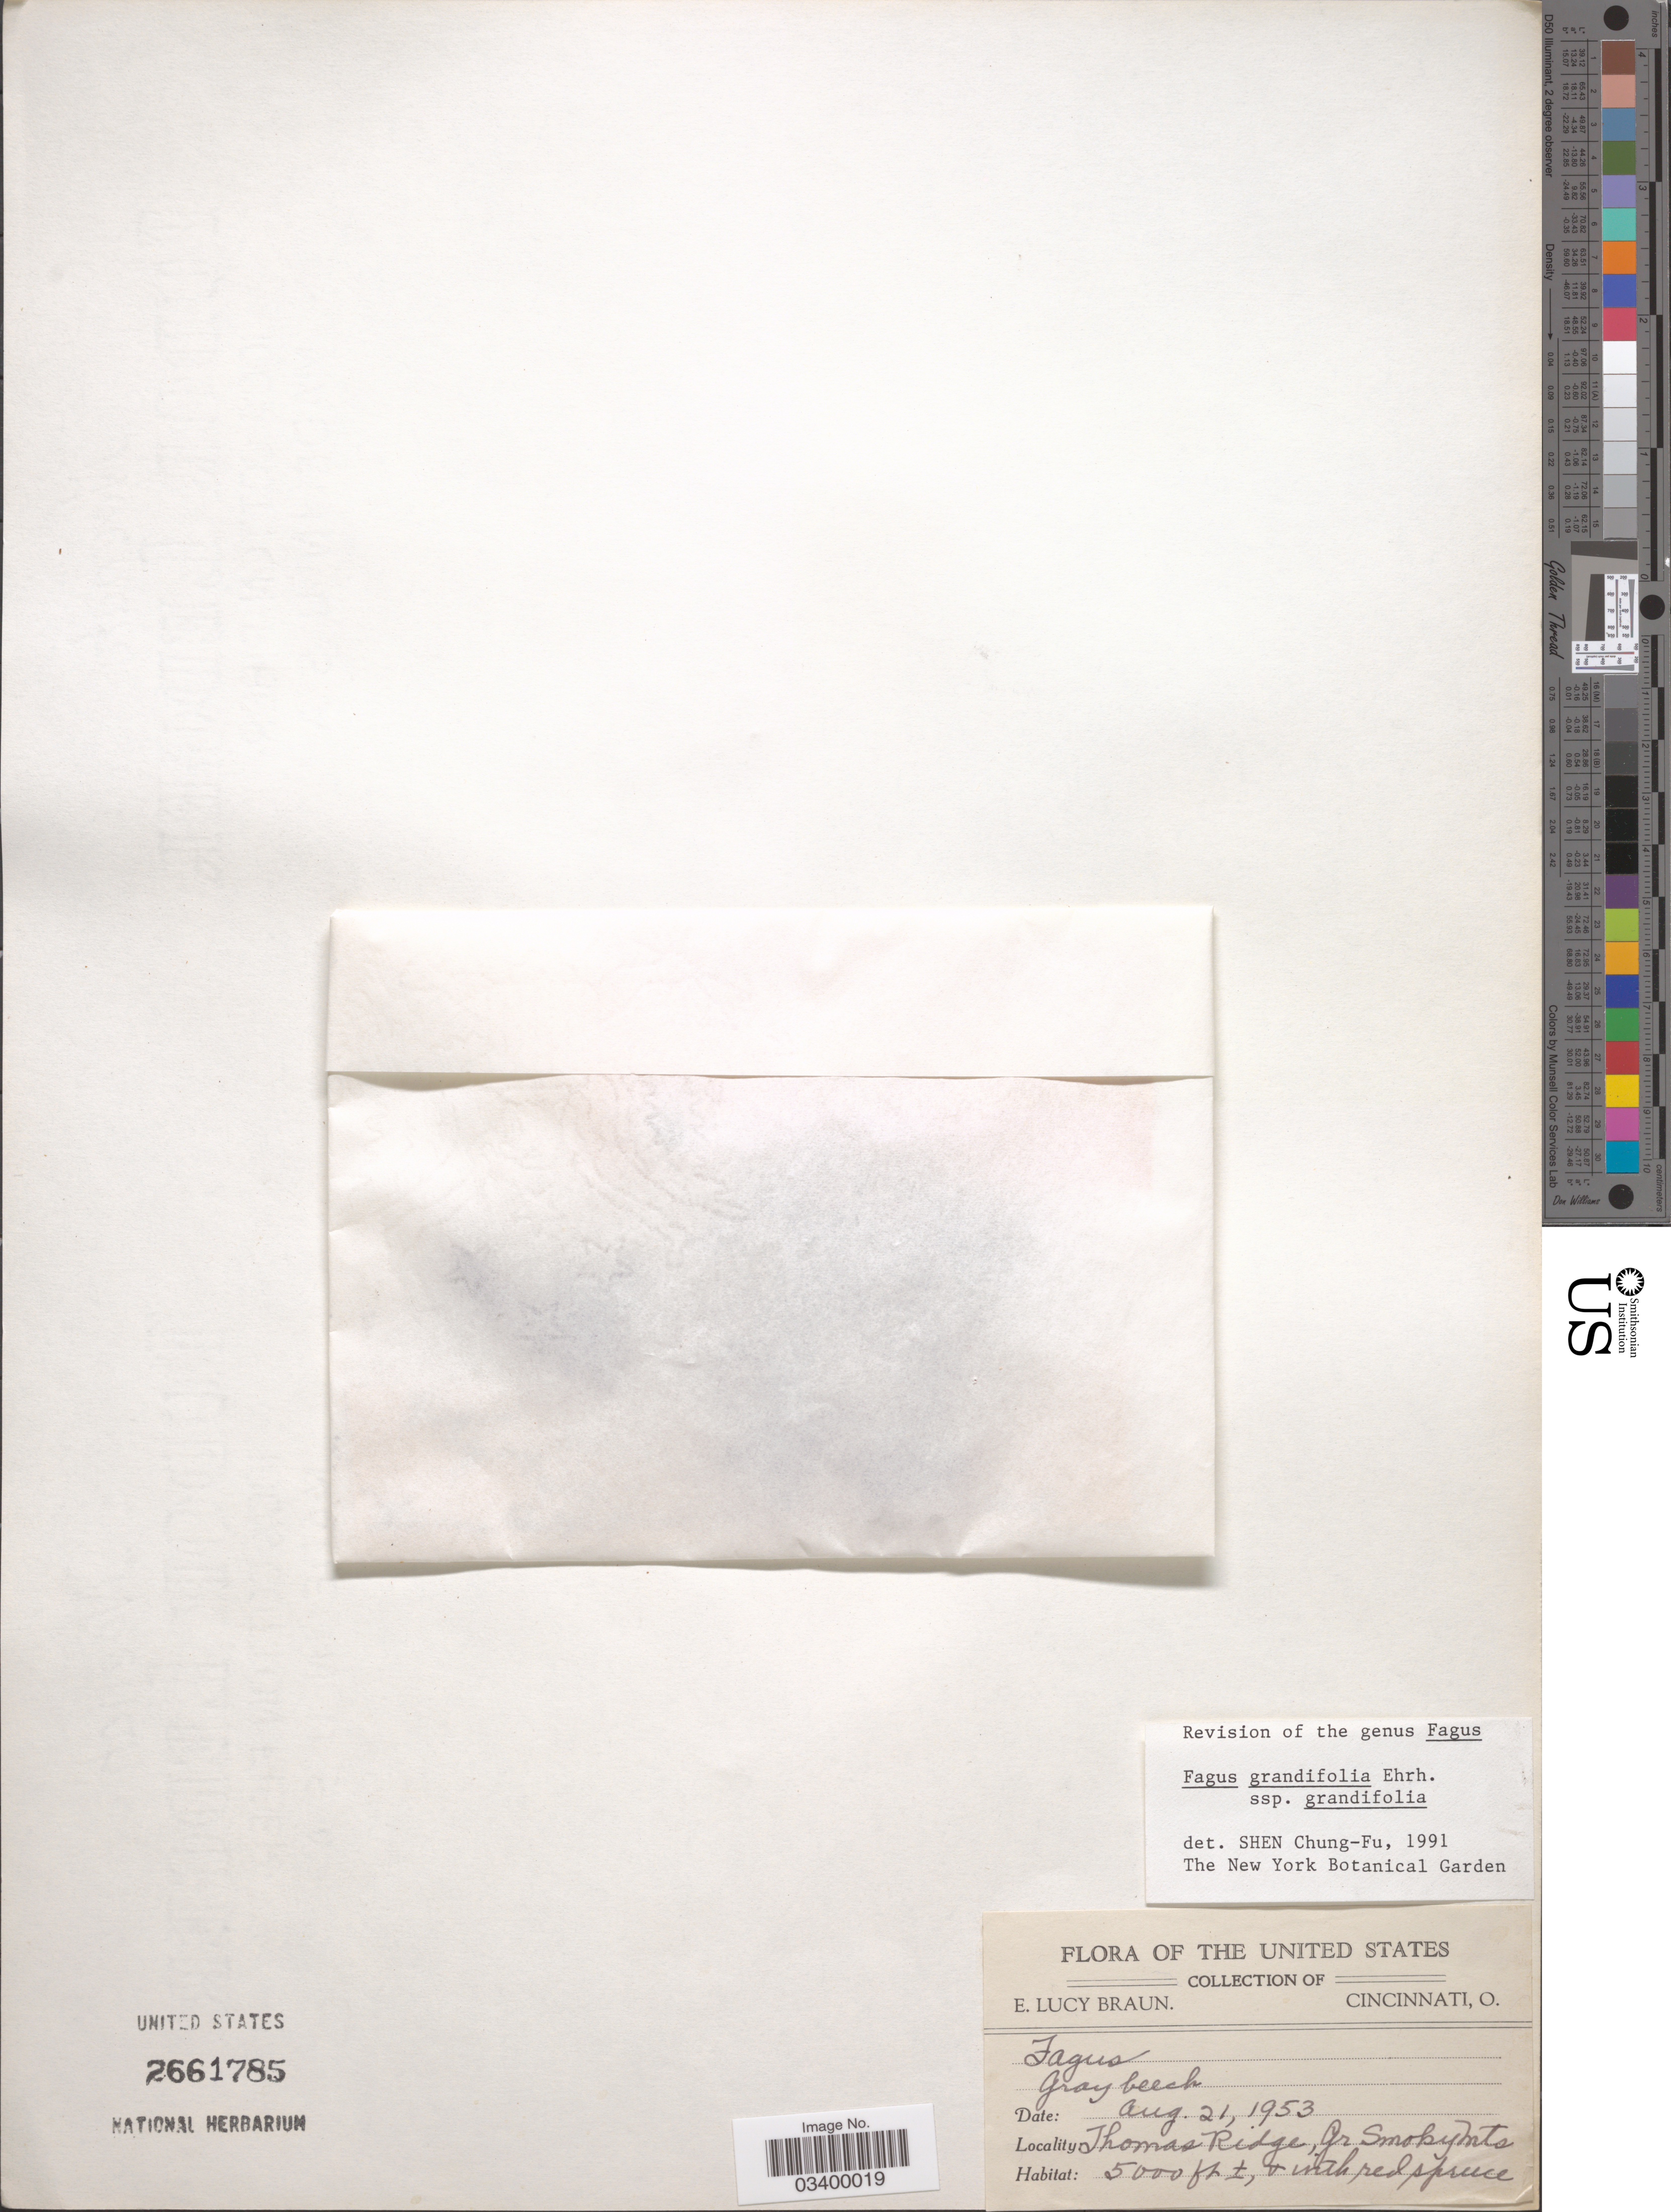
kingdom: Plantae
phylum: Tracheophyta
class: Magnoliopsida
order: Fagales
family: Fagaceae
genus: Fagus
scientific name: Fagus grandifolia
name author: Ehrh.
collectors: E. L. Braun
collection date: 1953-08-21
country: United States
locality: Thomas Ridge, Gr Smoky Mts.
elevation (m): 1524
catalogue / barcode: US 2661785